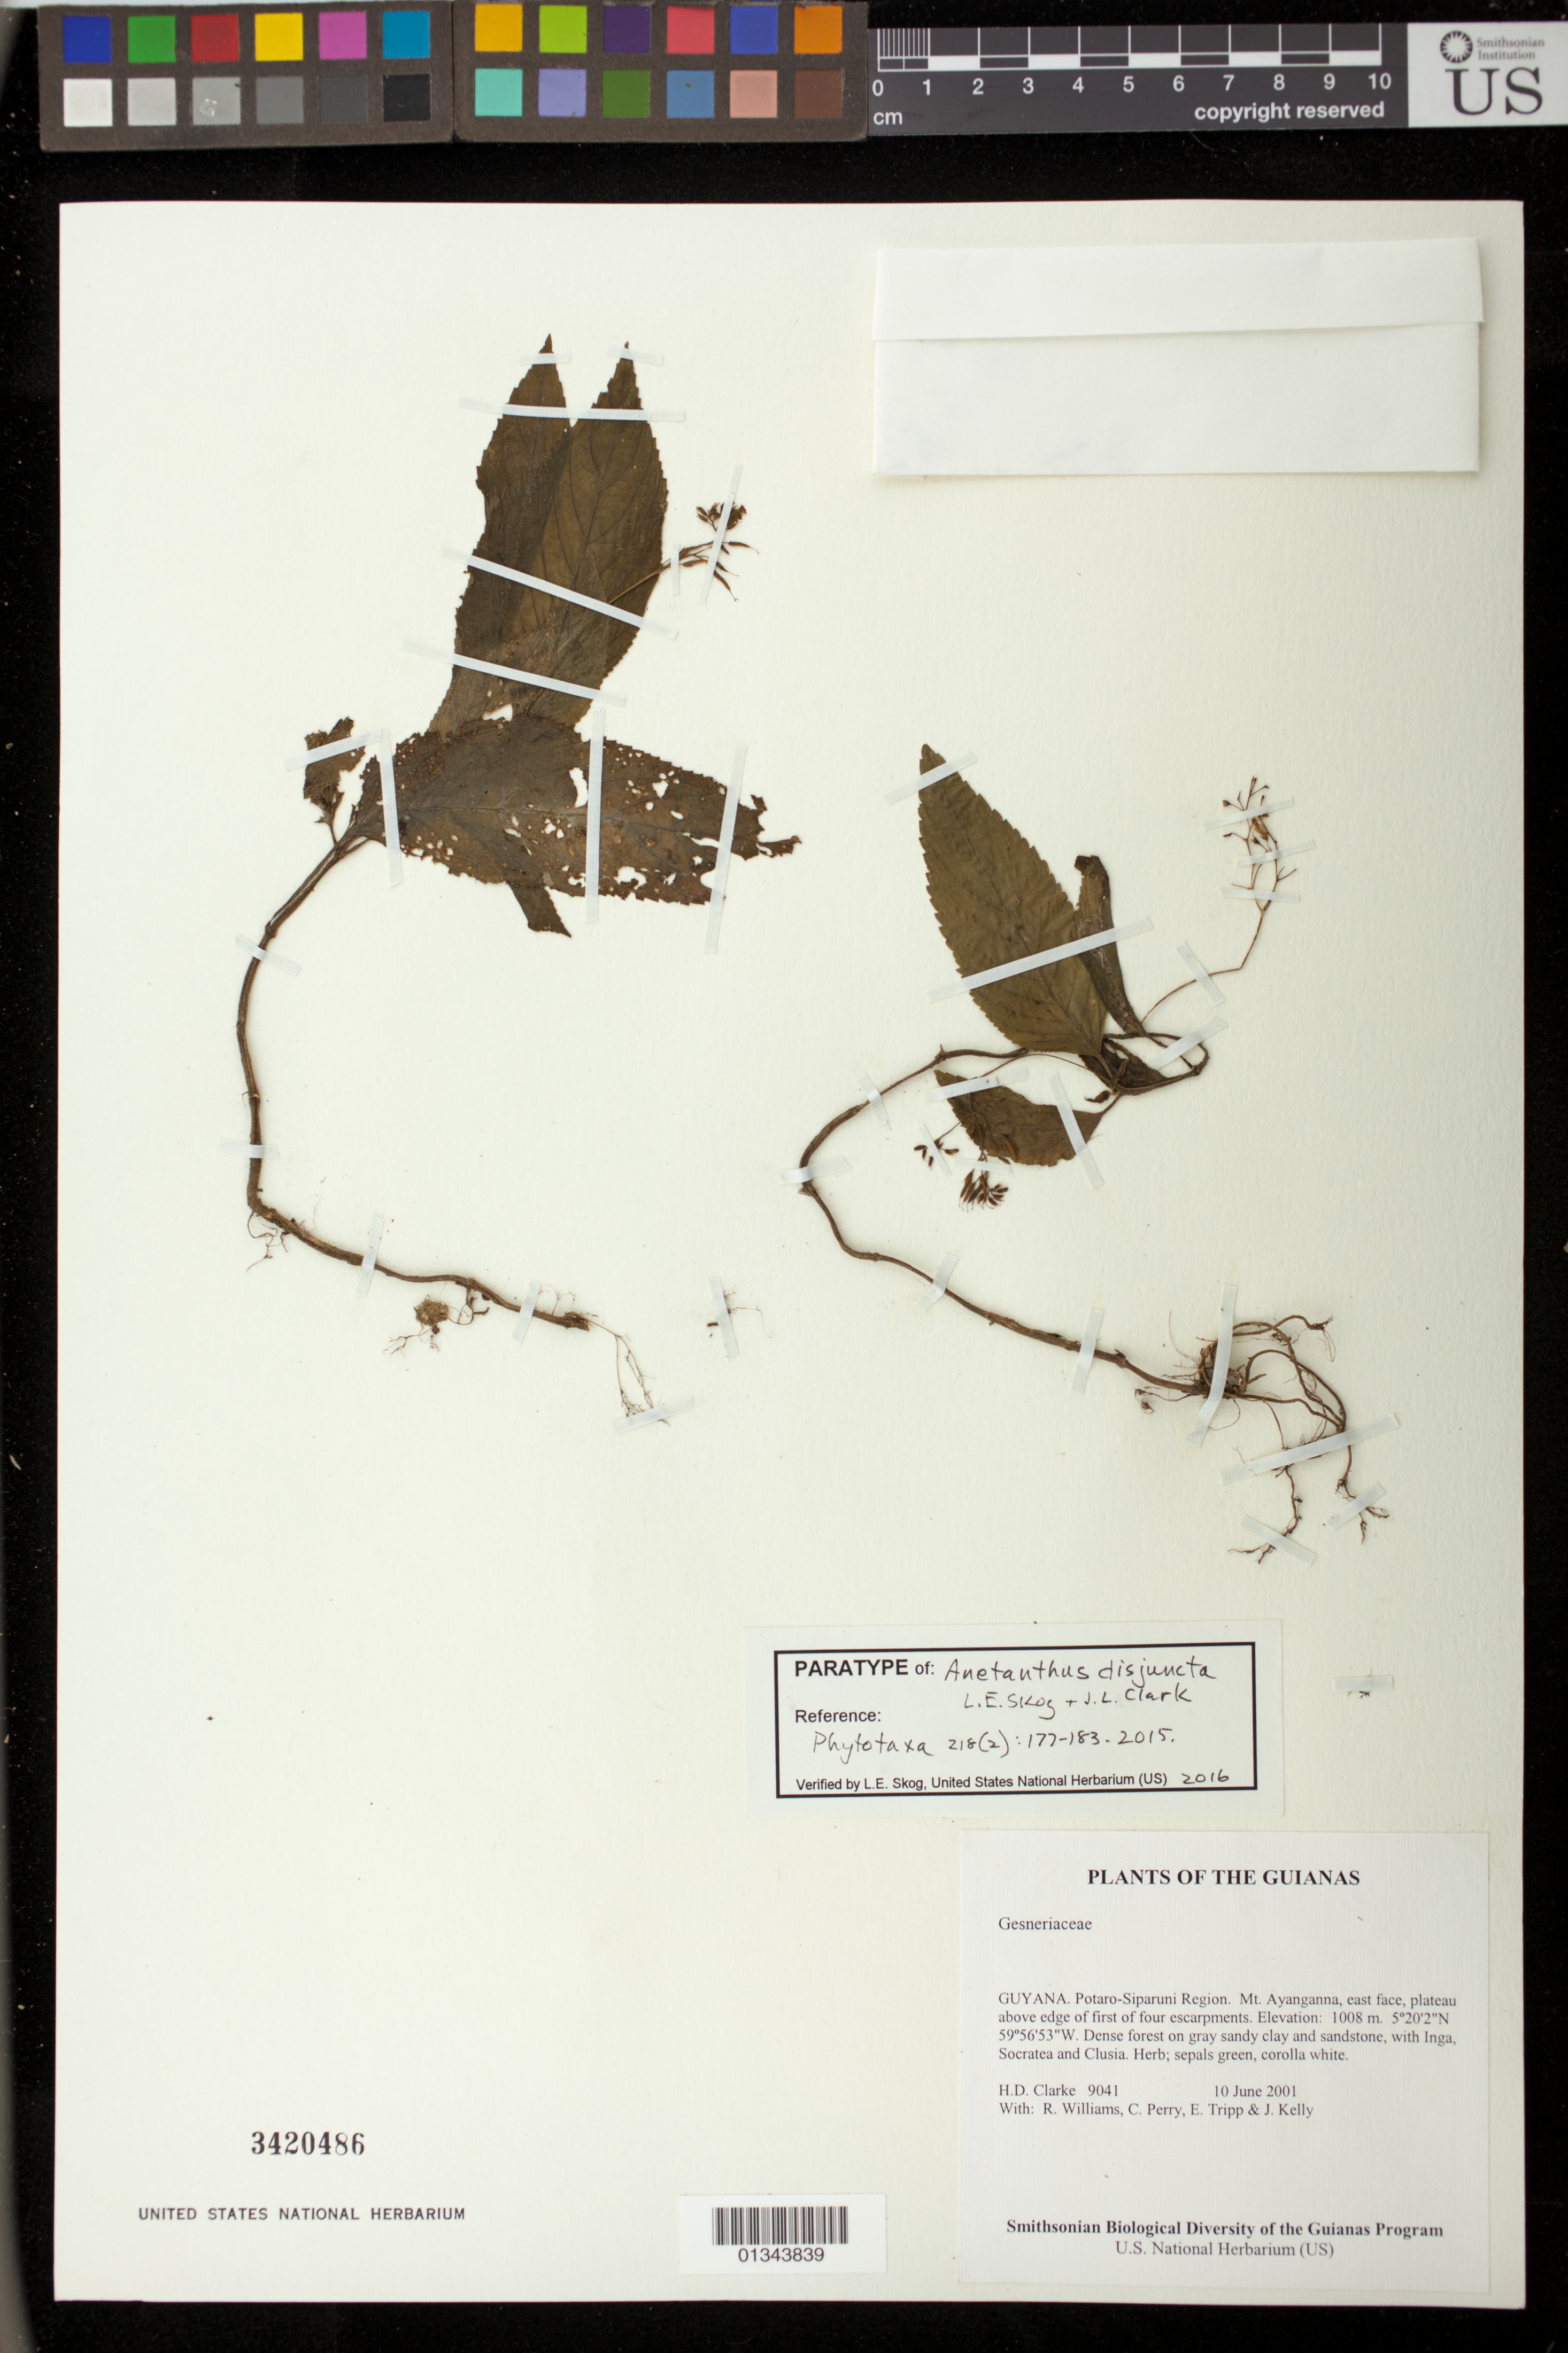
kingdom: Plantae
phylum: Tracheophyta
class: Magnoliopsida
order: Lamiales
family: Gesneriaceae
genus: Anetanthus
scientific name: Anetanthus disjuncta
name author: L.E. Skog & J.L. Clark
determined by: Skog, Laurence E.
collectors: H. D. Clarke, R. Williams, C. Perry, E. Tripp & J. Kelly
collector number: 9041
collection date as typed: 10 June 2001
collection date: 2001-06-10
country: Guyana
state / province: Potaro-Siparuni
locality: Mt. Ayanganna, east face, plateau above edge of first of four escarpments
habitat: Dense forest on gray sandy clay and sandstone, with Inga, Socratea and Clusia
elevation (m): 1008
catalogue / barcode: US 3420486